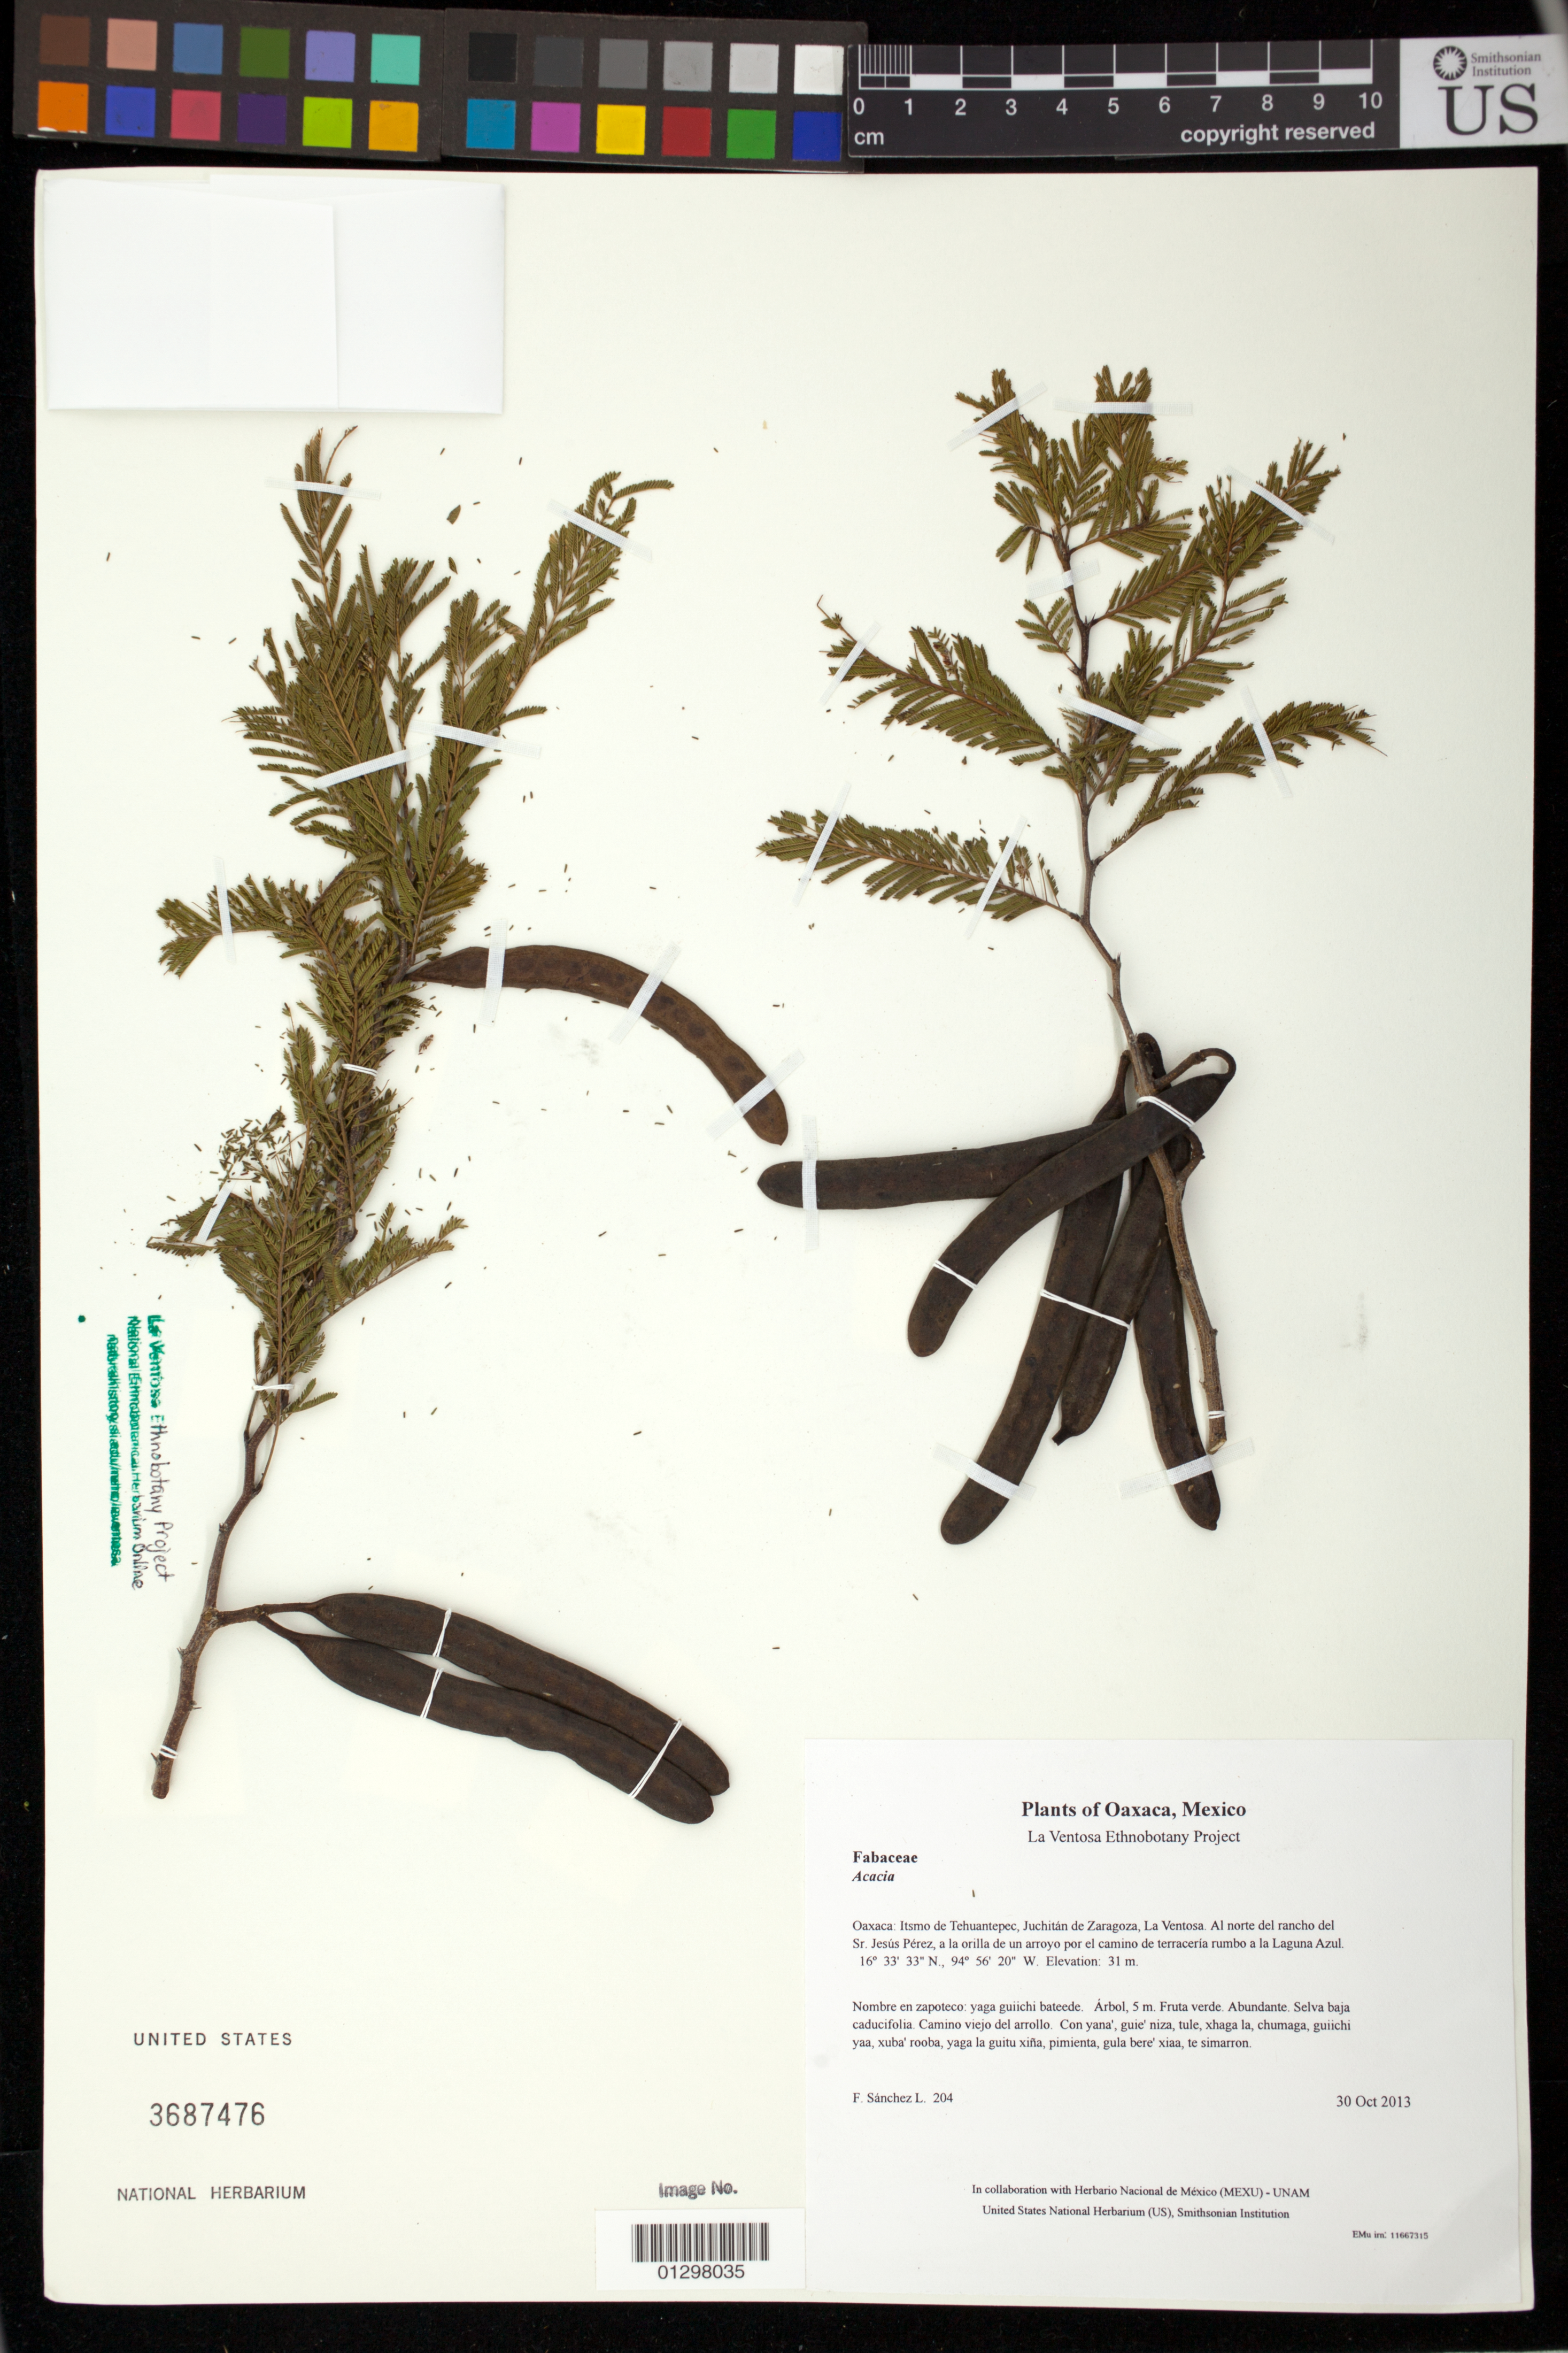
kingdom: Plantae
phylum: Tracheophyta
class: Magnoliopsida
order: Fabales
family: Fabaceae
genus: Acacia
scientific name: Acacia macracantha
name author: Humb. & Bonpl. ex Willd.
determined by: Sousa S., Mario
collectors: F. Sánchez L.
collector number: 204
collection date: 2013-10-30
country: Mexico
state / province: Oaxaca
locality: Itsmo de Tehuantepec, Juchitán de Zaragoza, La Ventosa. Al norte del rancho del Sr. Jesús Pérez, a la orilla de un arroyo por el camino de terracería rumbo a la Laguna Azul.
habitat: Selva baja caducifolia. Camino viejo del arrollo.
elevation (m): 31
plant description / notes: MEXU, US; Yaga. 5 m. Cuaananaxhi naga'. Stale.; huisache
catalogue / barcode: US 3687476